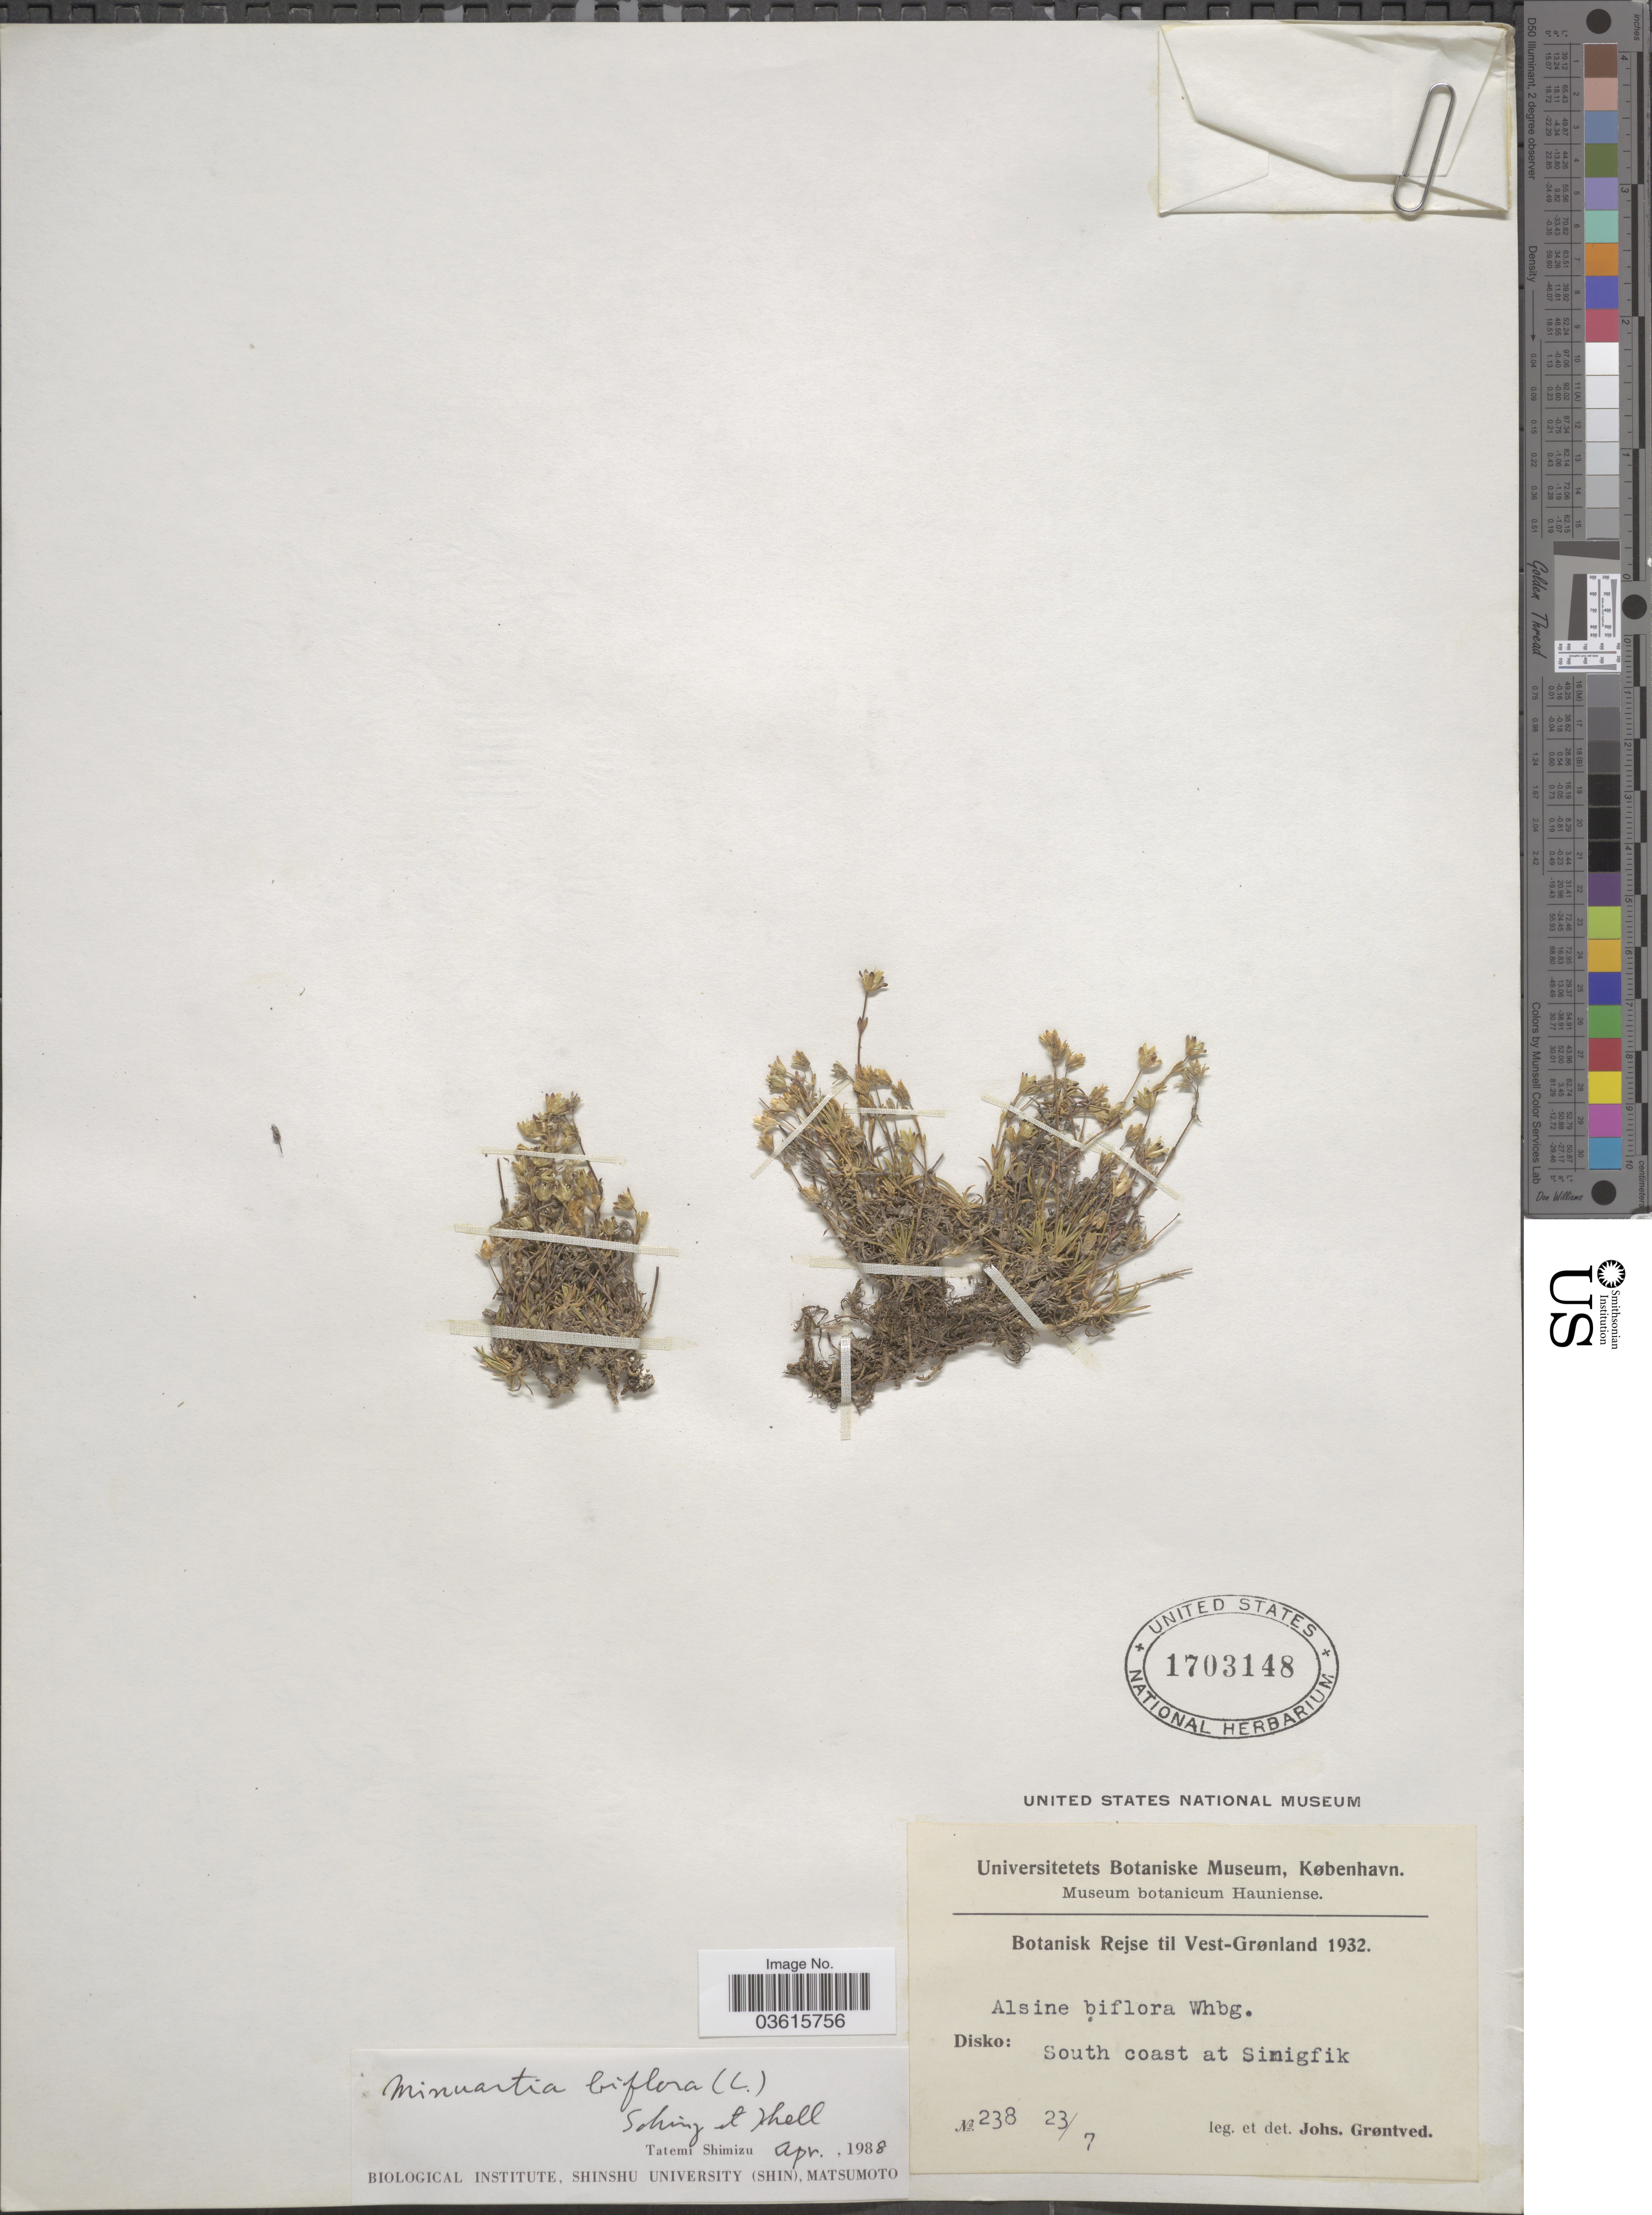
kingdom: Plantae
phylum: Tracheophyta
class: Magnoliopsida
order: Caryophyllales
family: Caryophyllaceae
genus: Cherleria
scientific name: Cherleria biflora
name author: (L.) A.J. Moore & Dillenb.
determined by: Strong, M. T., (US), Smithsonian Institution - National Museum of Natural History (UNITED STATES)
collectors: J. Grontved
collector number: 238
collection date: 1932-07-23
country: Greenland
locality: Vest-Grønland. Disko: South coast at Sinigfik.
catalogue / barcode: US 1703148